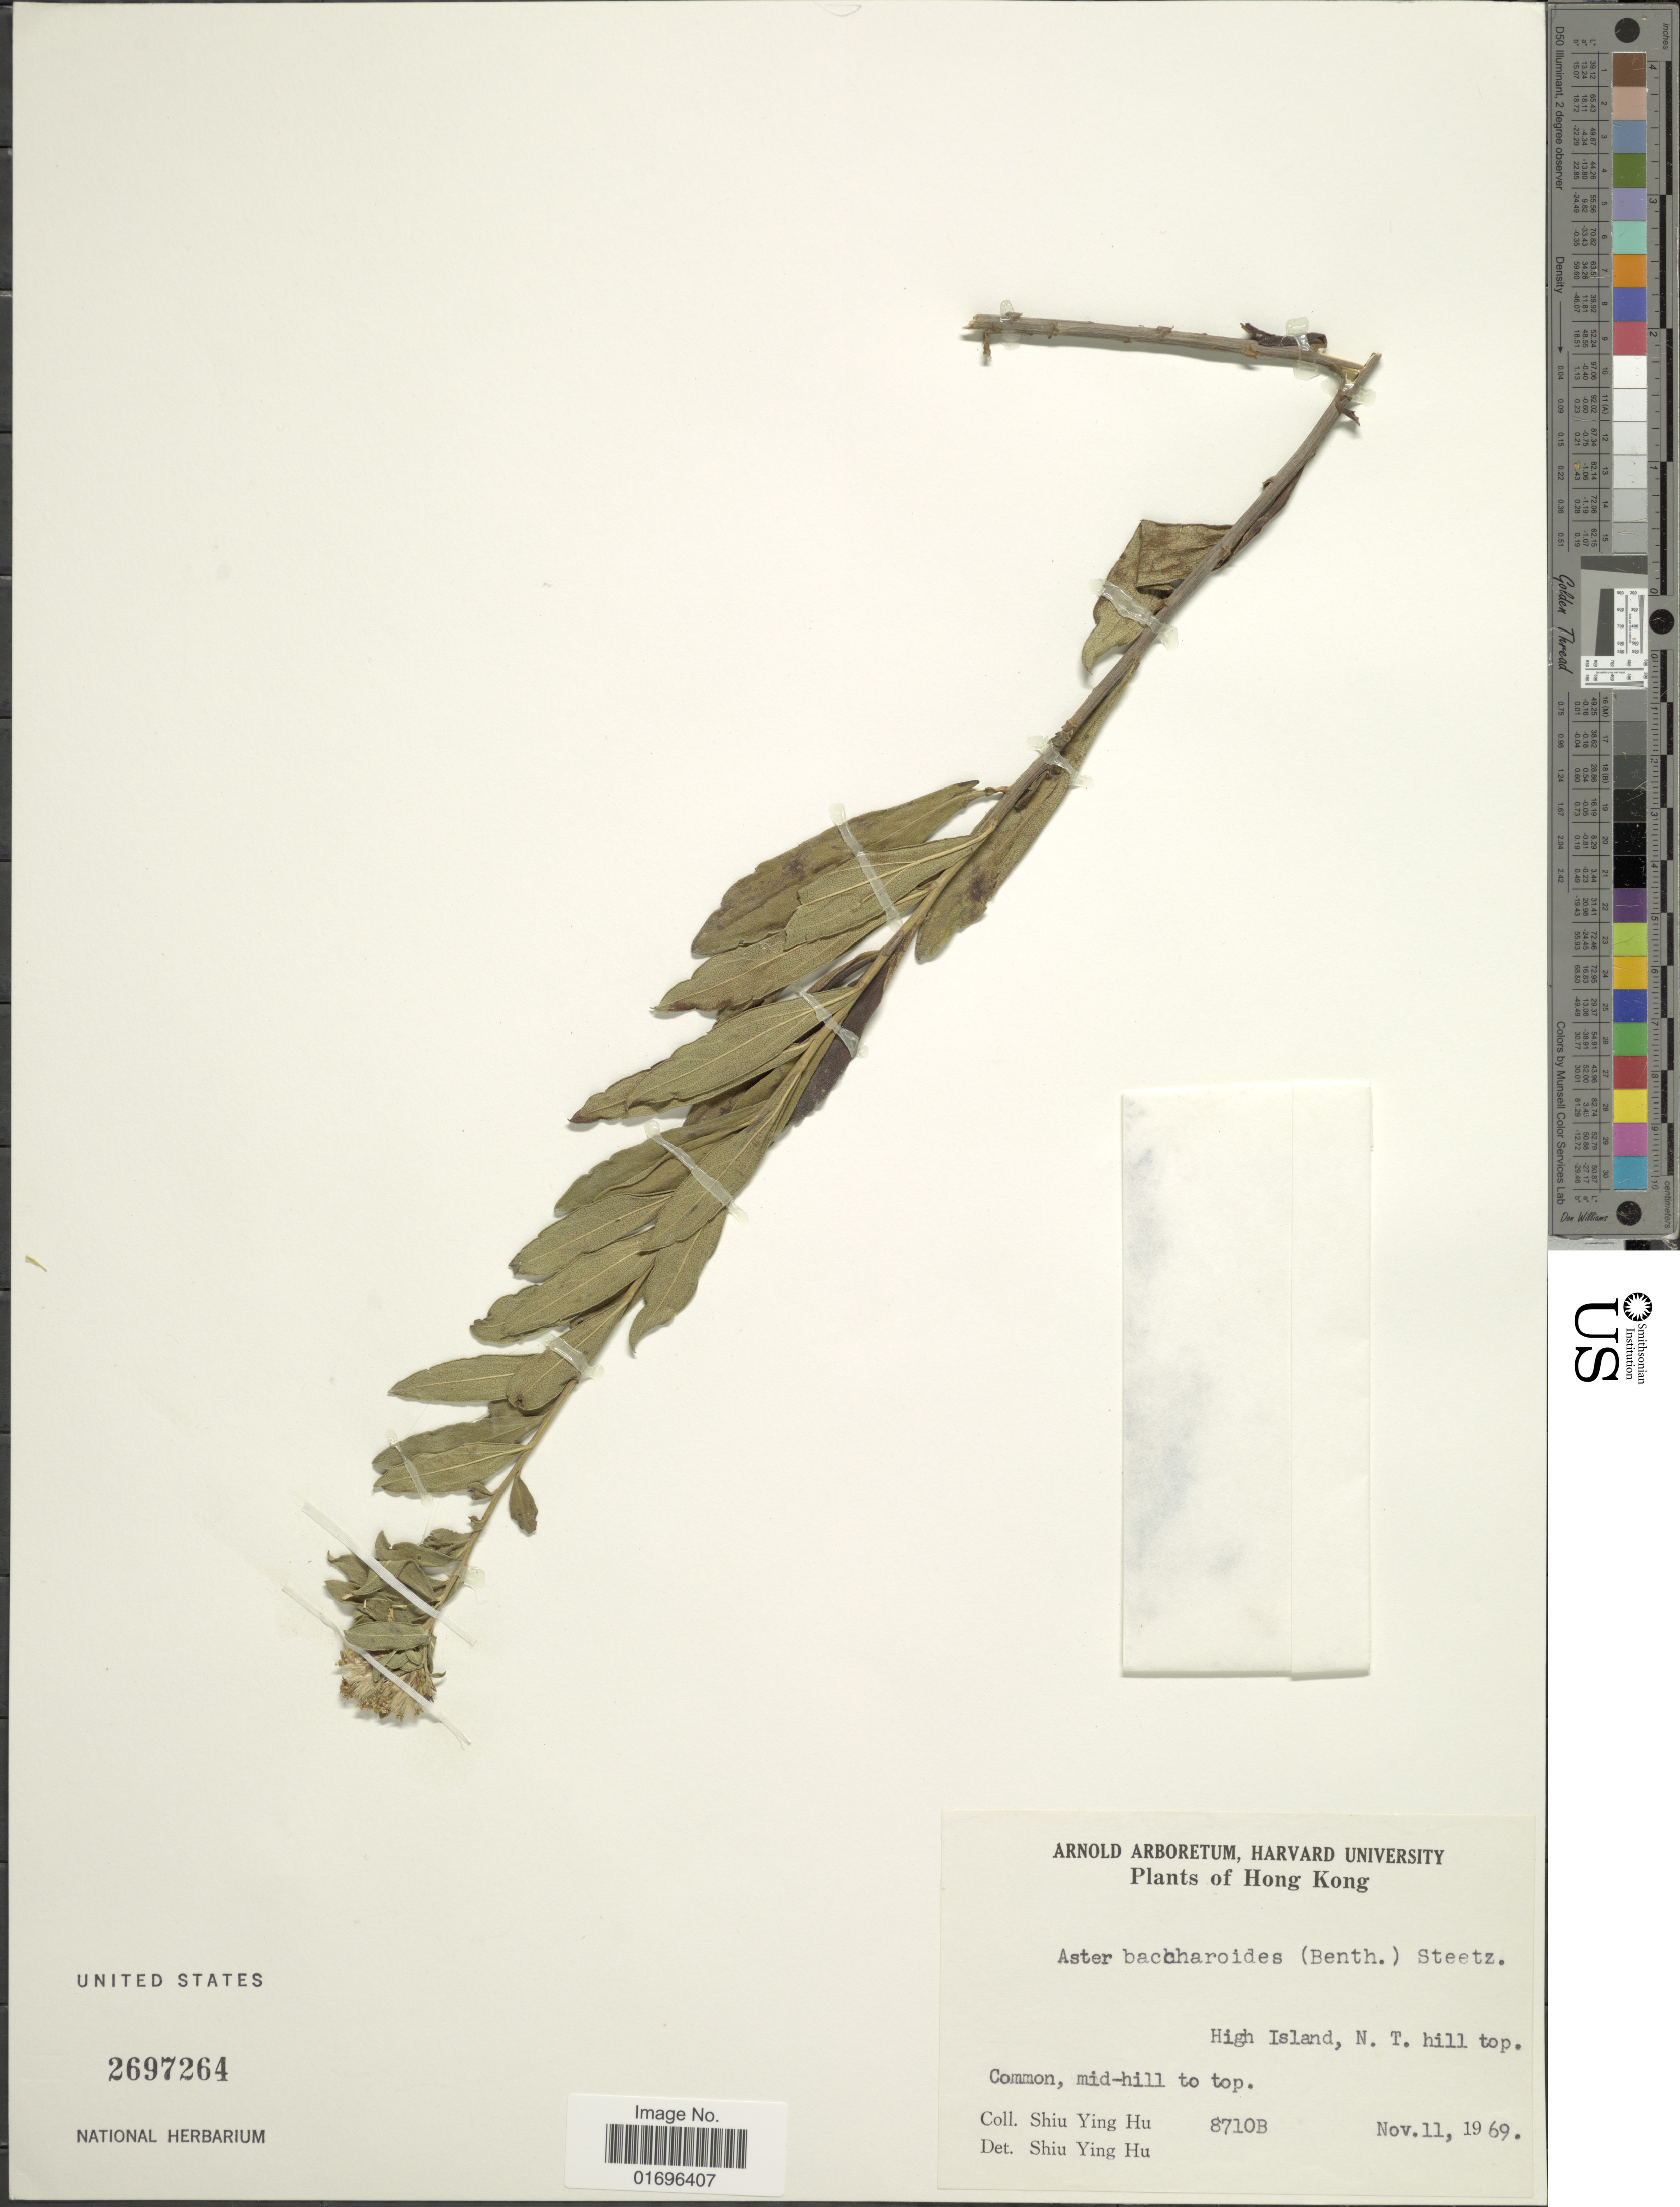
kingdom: Plantae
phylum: Tracheophyta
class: Magnoliopsida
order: Asterales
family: Asteraceae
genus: Aster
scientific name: Aster baccharoides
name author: (Benth.) Steetz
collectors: S. Y. Hu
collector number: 8710B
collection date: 1969-11-11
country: China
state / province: Hong Kong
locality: High Island, N.T. hill top.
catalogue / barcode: US 2697264